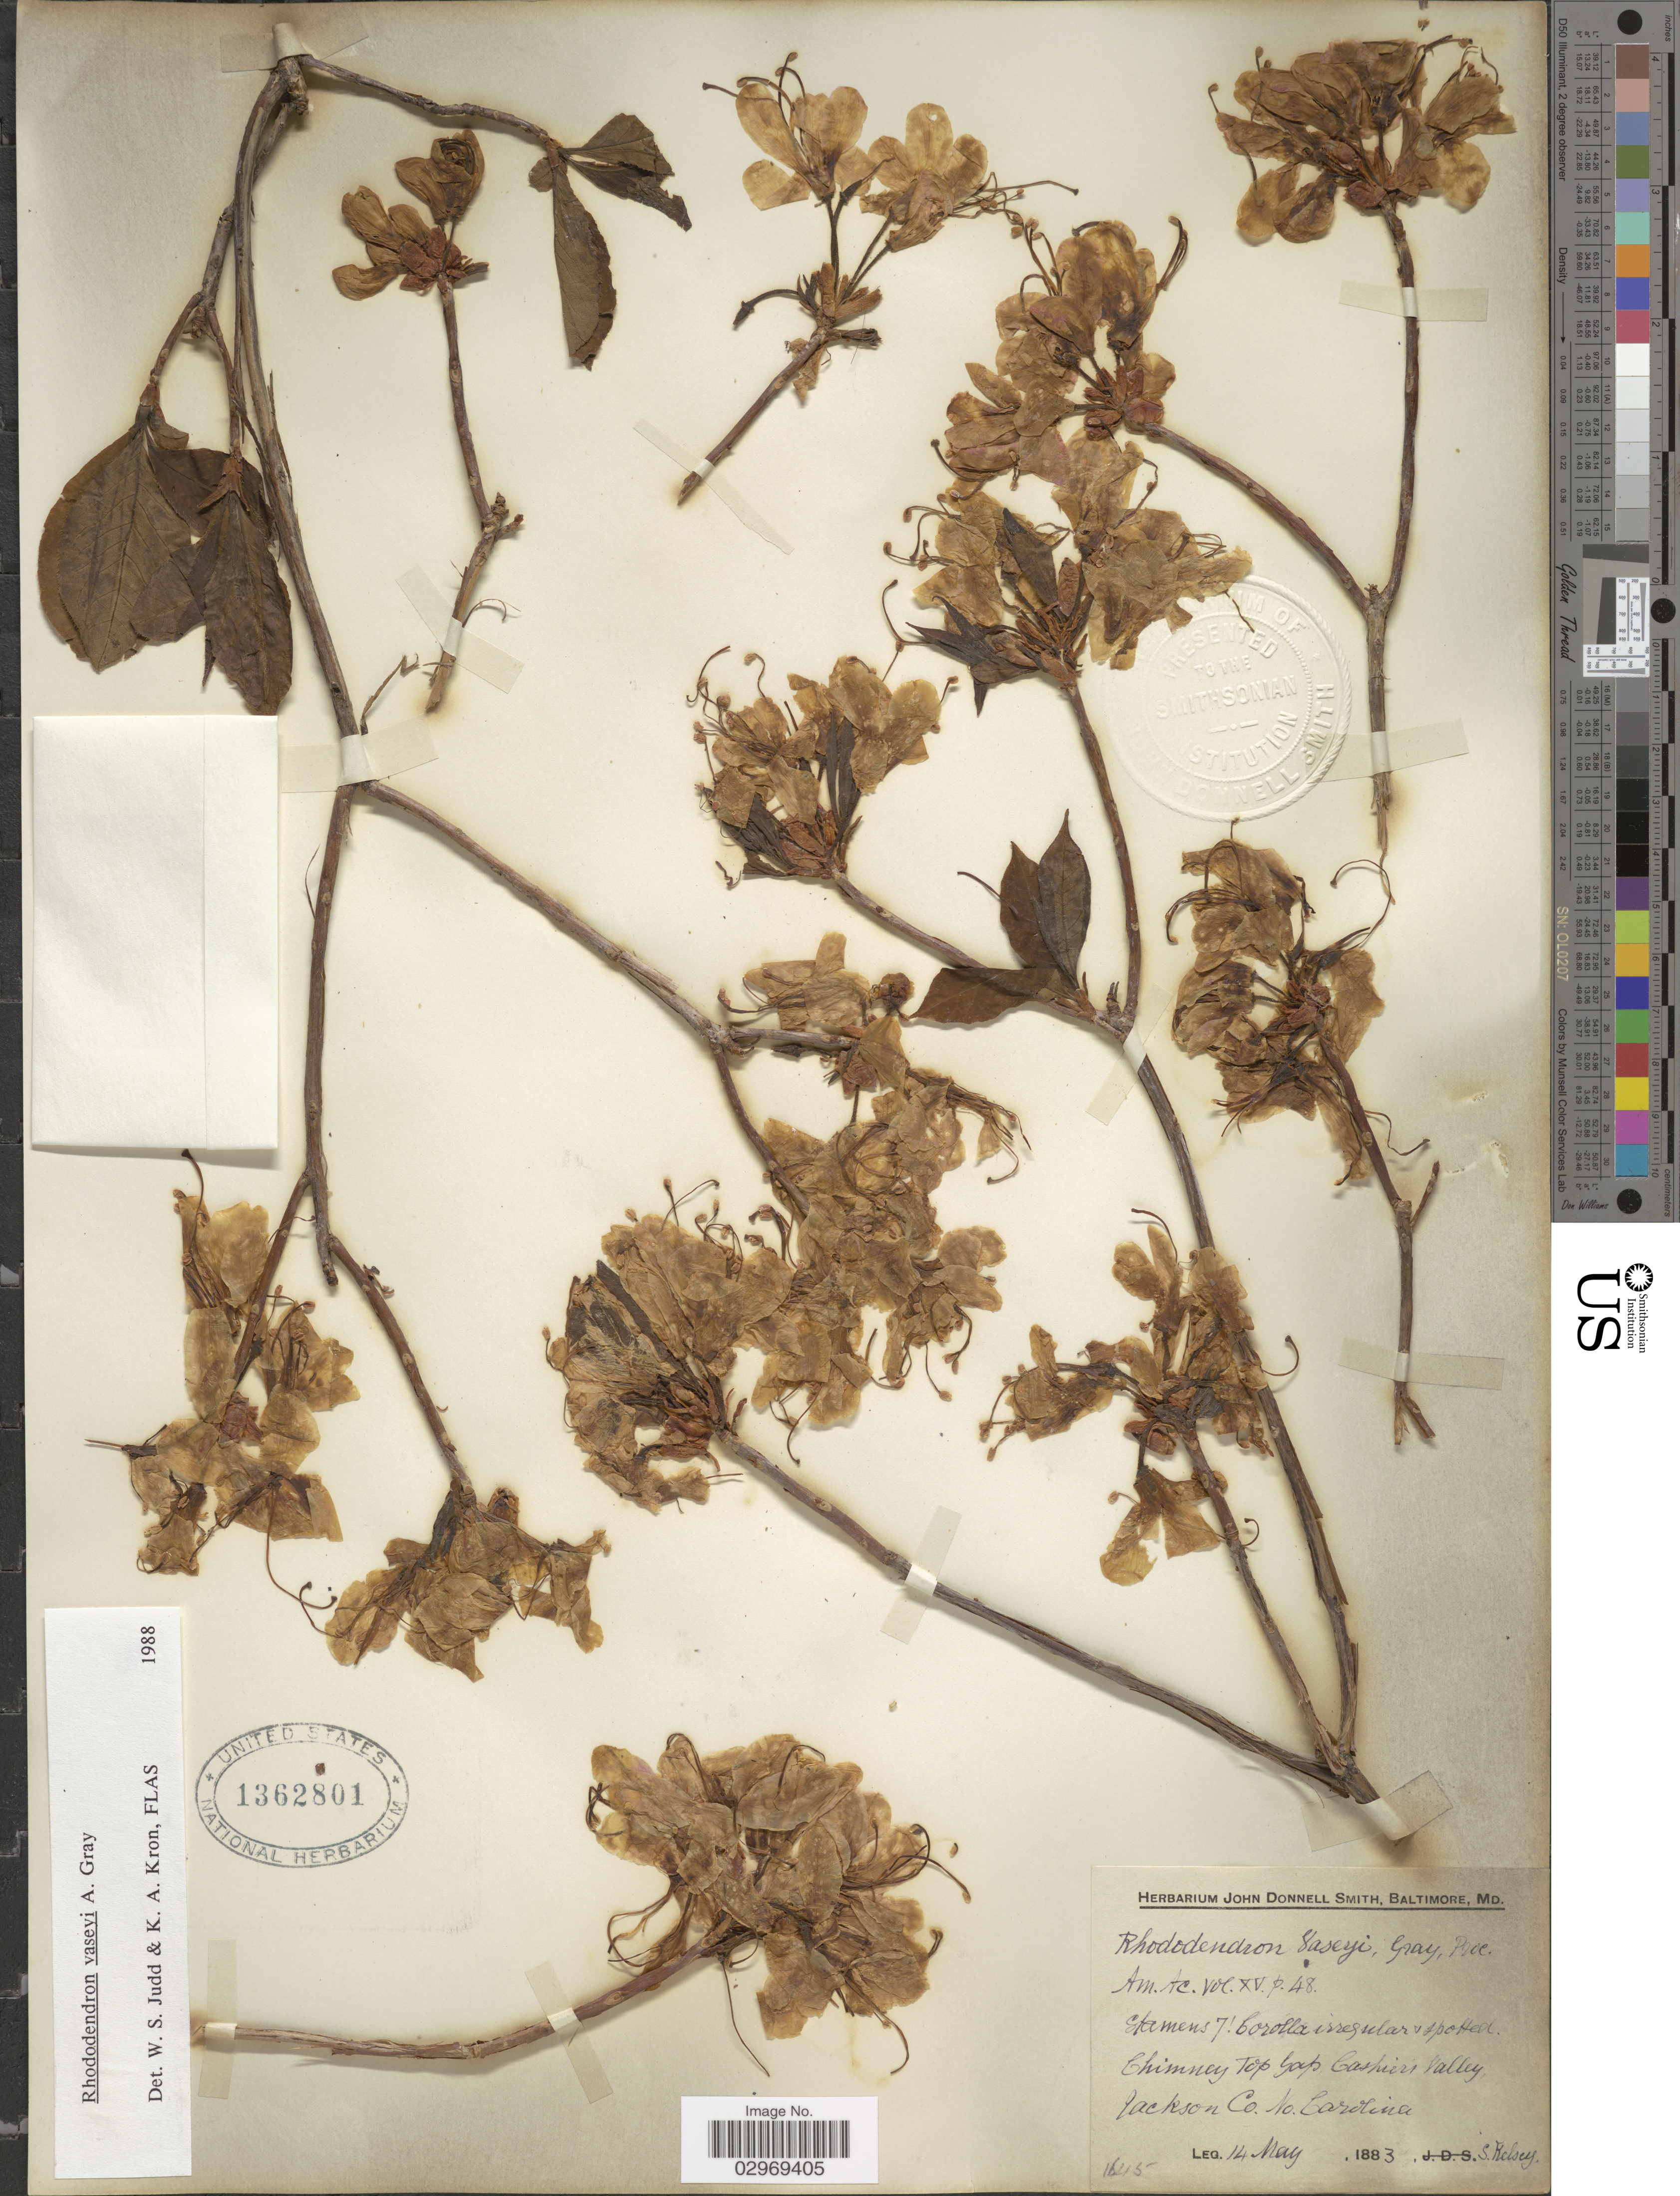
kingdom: Plantae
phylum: Tracheophyta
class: Magnoliopsida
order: Ericales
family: Ericaceae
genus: Rhododendron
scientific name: Rhododendron vaseyi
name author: A. Gray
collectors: S. Kelsey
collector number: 1645?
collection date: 1883-05-14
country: United States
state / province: North Carolina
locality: Chimney Top Gap, Cashier's Valley, Jackson Co.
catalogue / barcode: US 1362801